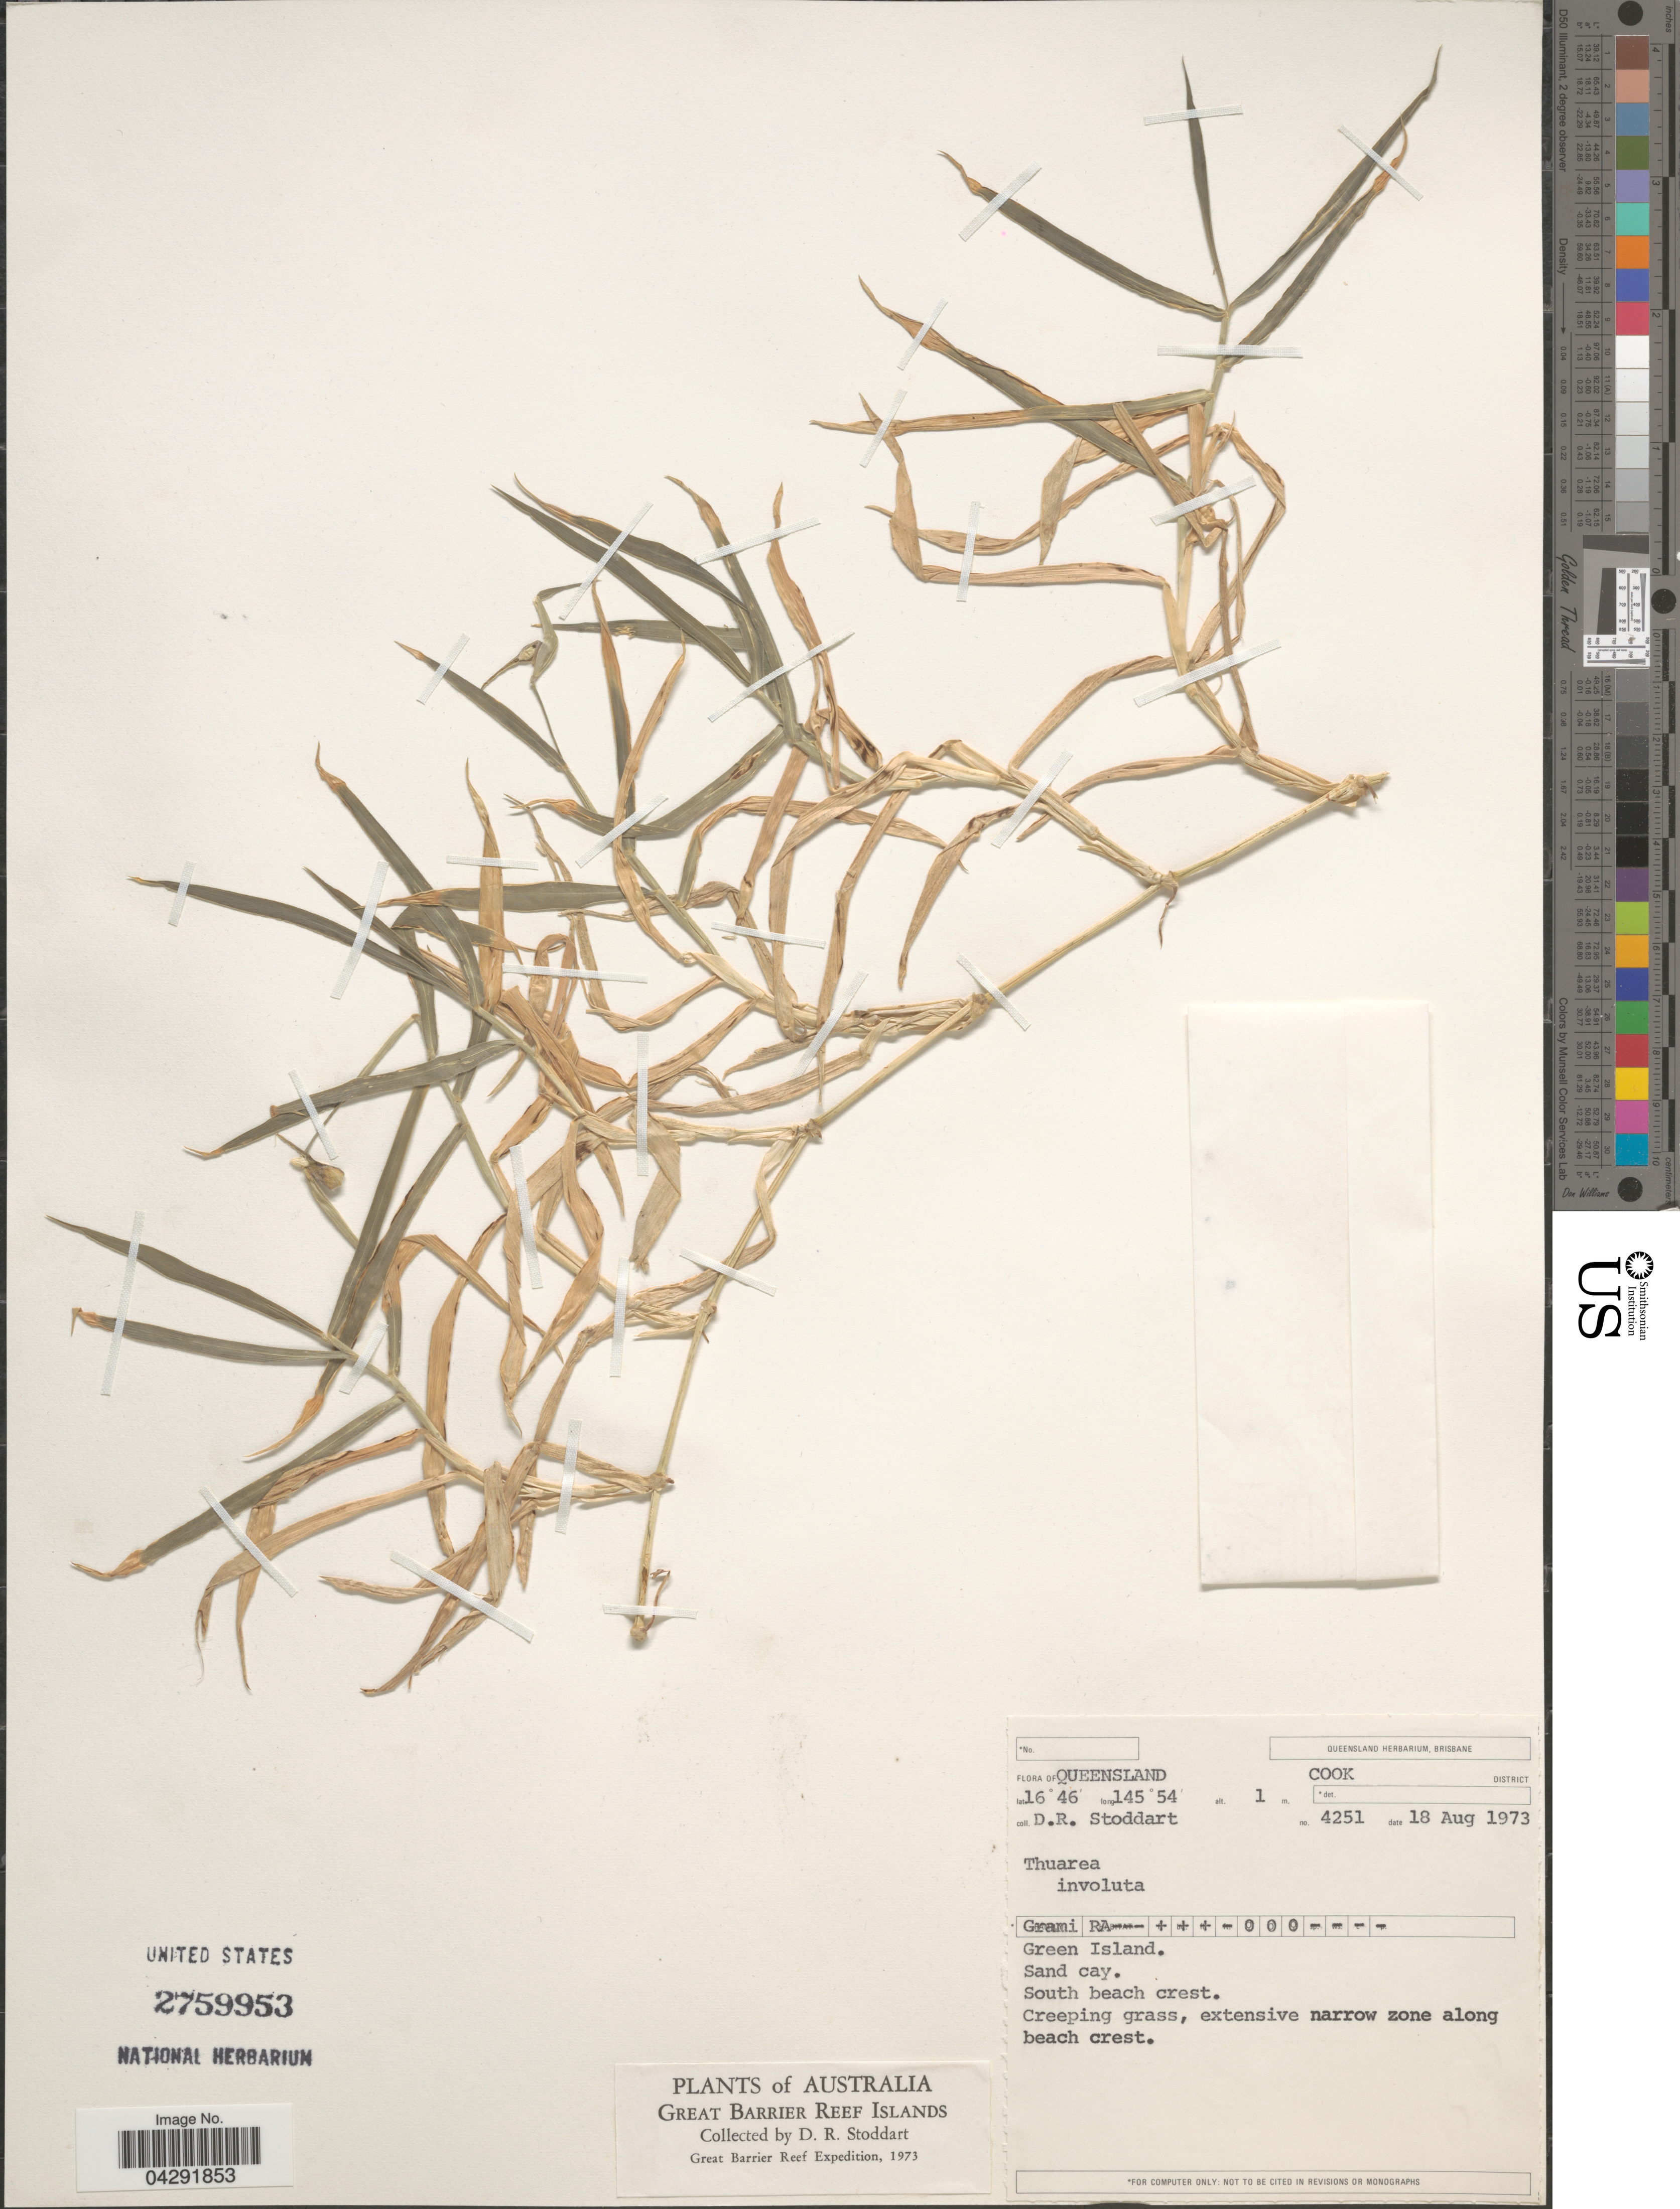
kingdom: Plantae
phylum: Tracheophyta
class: Liliopsida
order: Poales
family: Poaceae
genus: Thuarea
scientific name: Thuarea involuta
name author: (G. Forst.) R. Br. ex Sm.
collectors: D. R. Stoddart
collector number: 4251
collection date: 1973-08-18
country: Australia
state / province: Queensland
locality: Cook District. Green Island. South beach crest. Great Barrier Reef Islands. Great Barrier Reef Expedition, 1973.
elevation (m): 1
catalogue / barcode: US 2759953